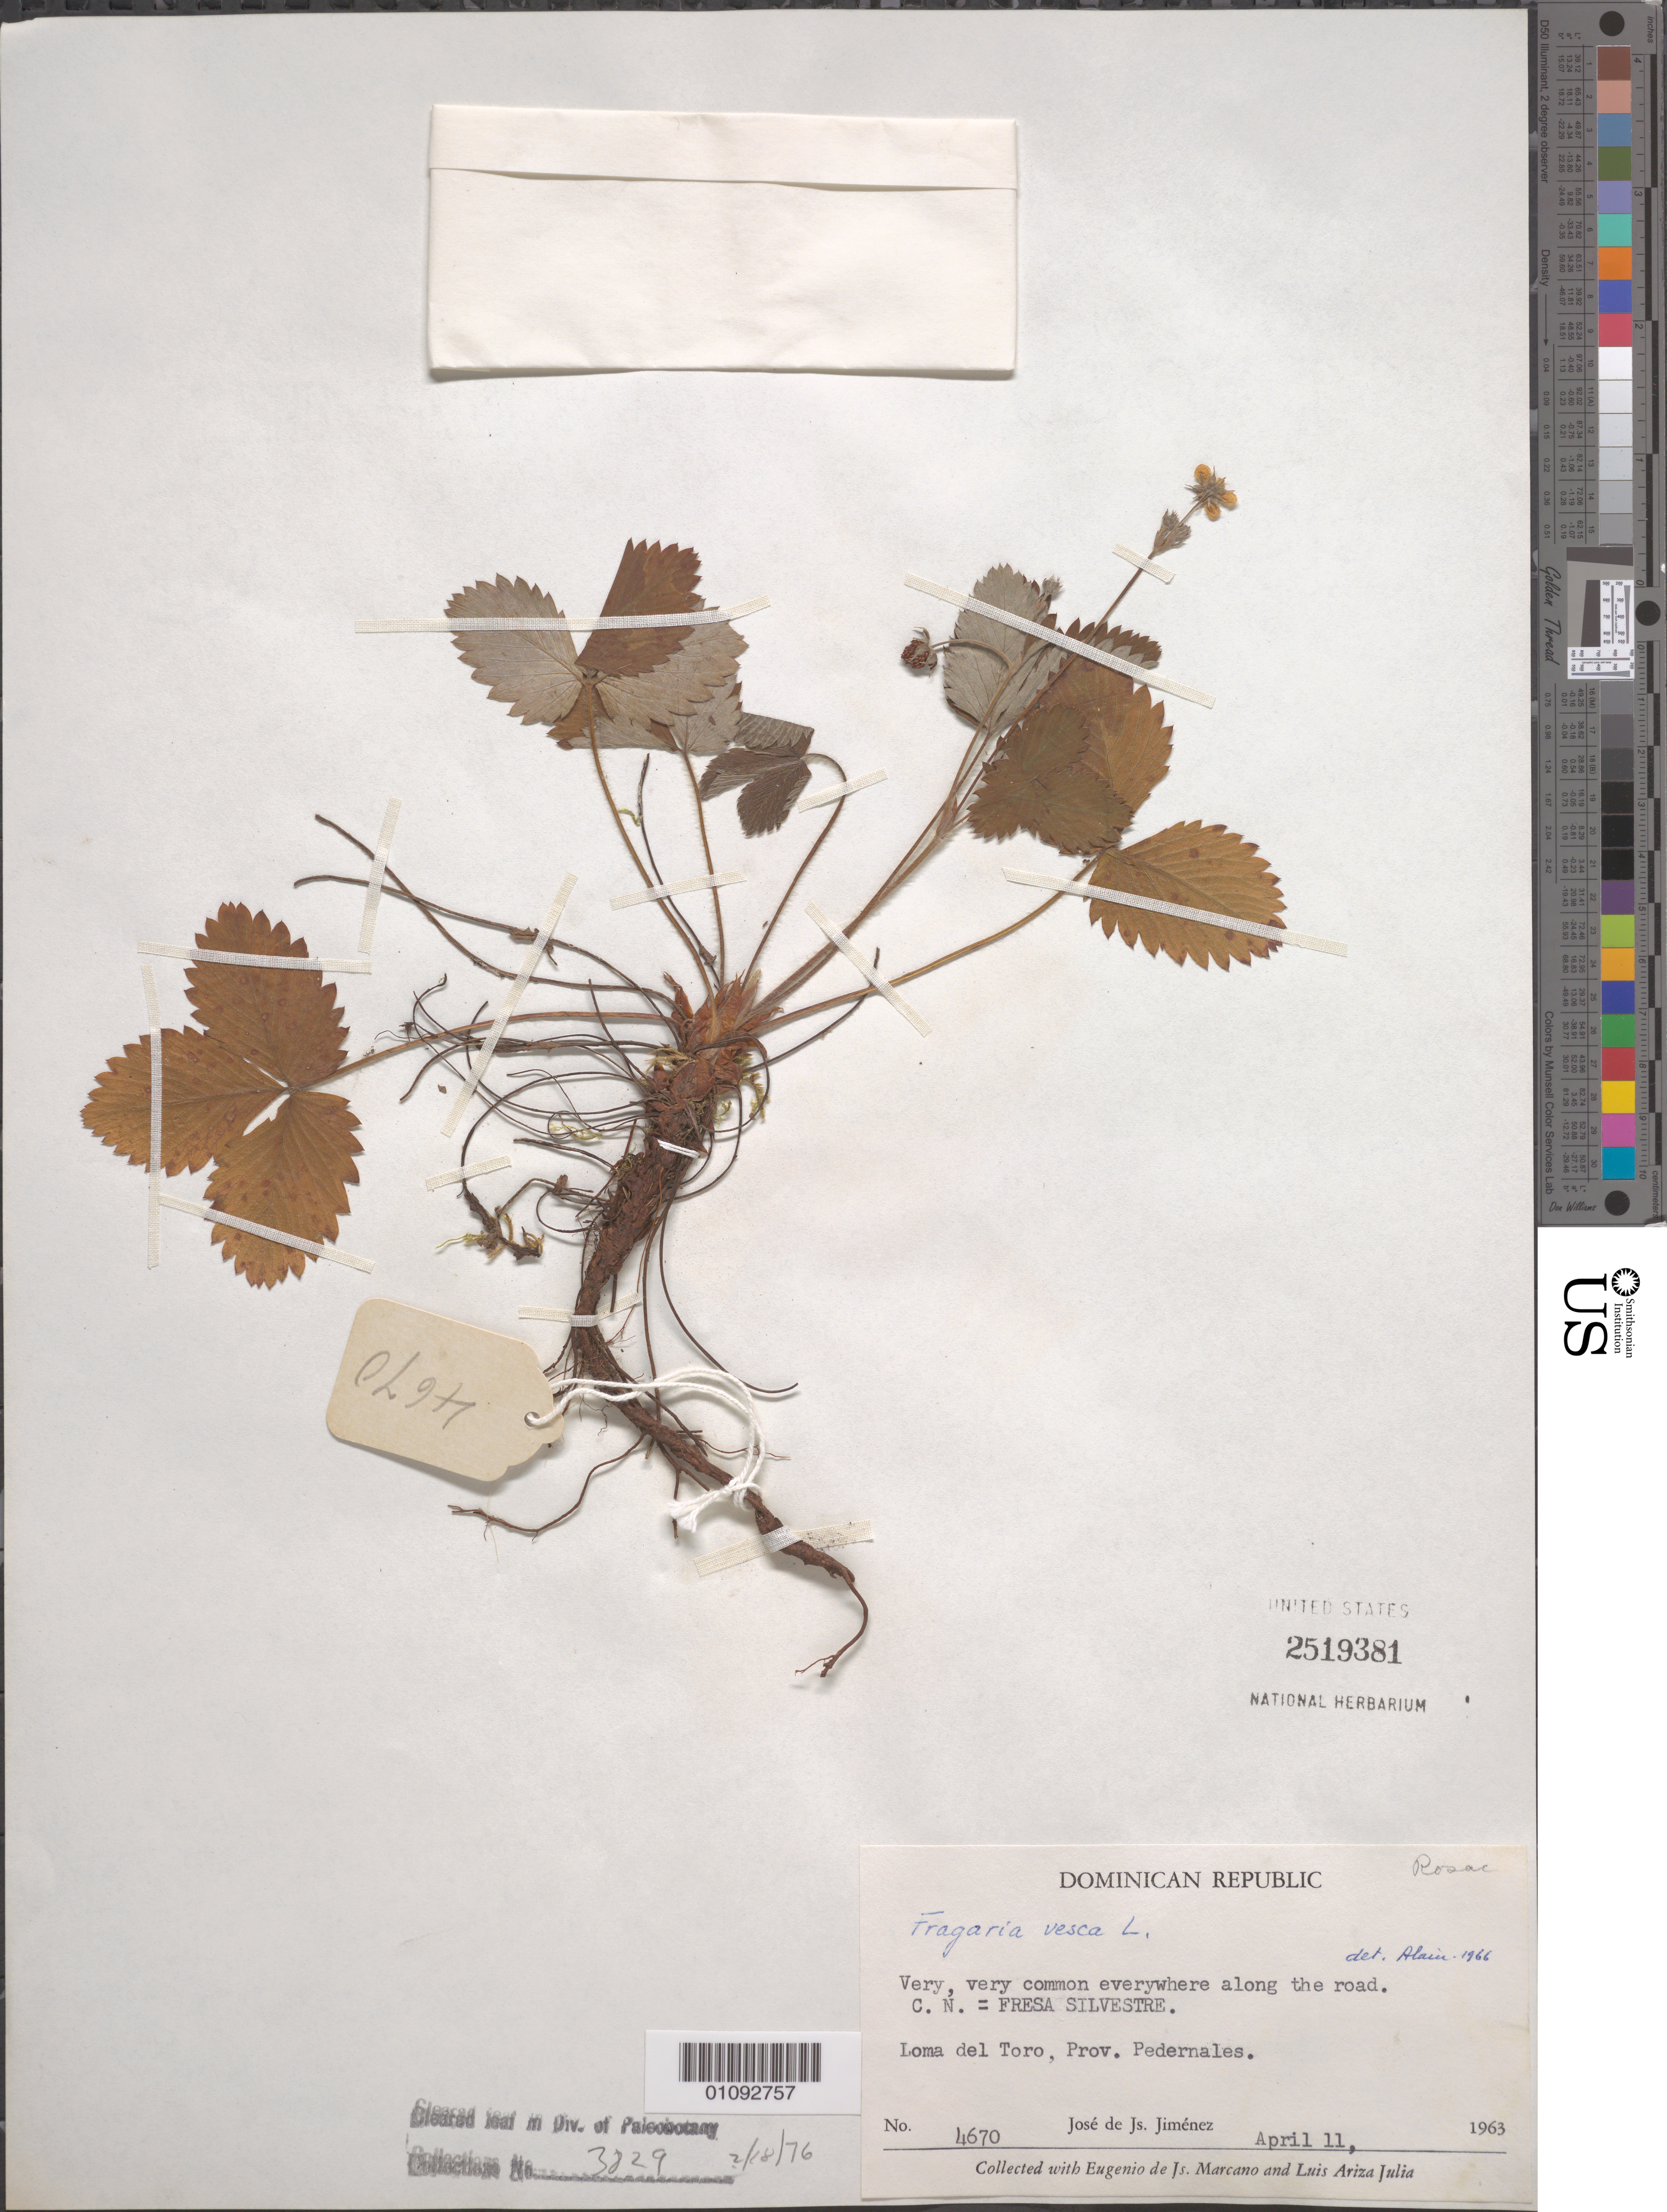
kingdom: Plantae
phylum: Tracheophyta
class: Magnoliopsida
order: Rosales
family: Rosaceae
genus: Fragaria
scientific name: Fragaria vesca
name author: L.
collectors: J. J. Jiménez Almonte, E. J. Marcano F. & L. Julia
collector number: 4670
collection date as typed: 11 Apr 1963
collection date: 1963-04-11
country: Dominican Republic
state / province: Pedernales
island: Hispaniola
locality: Loma del Toro.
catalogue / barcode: US 2519381